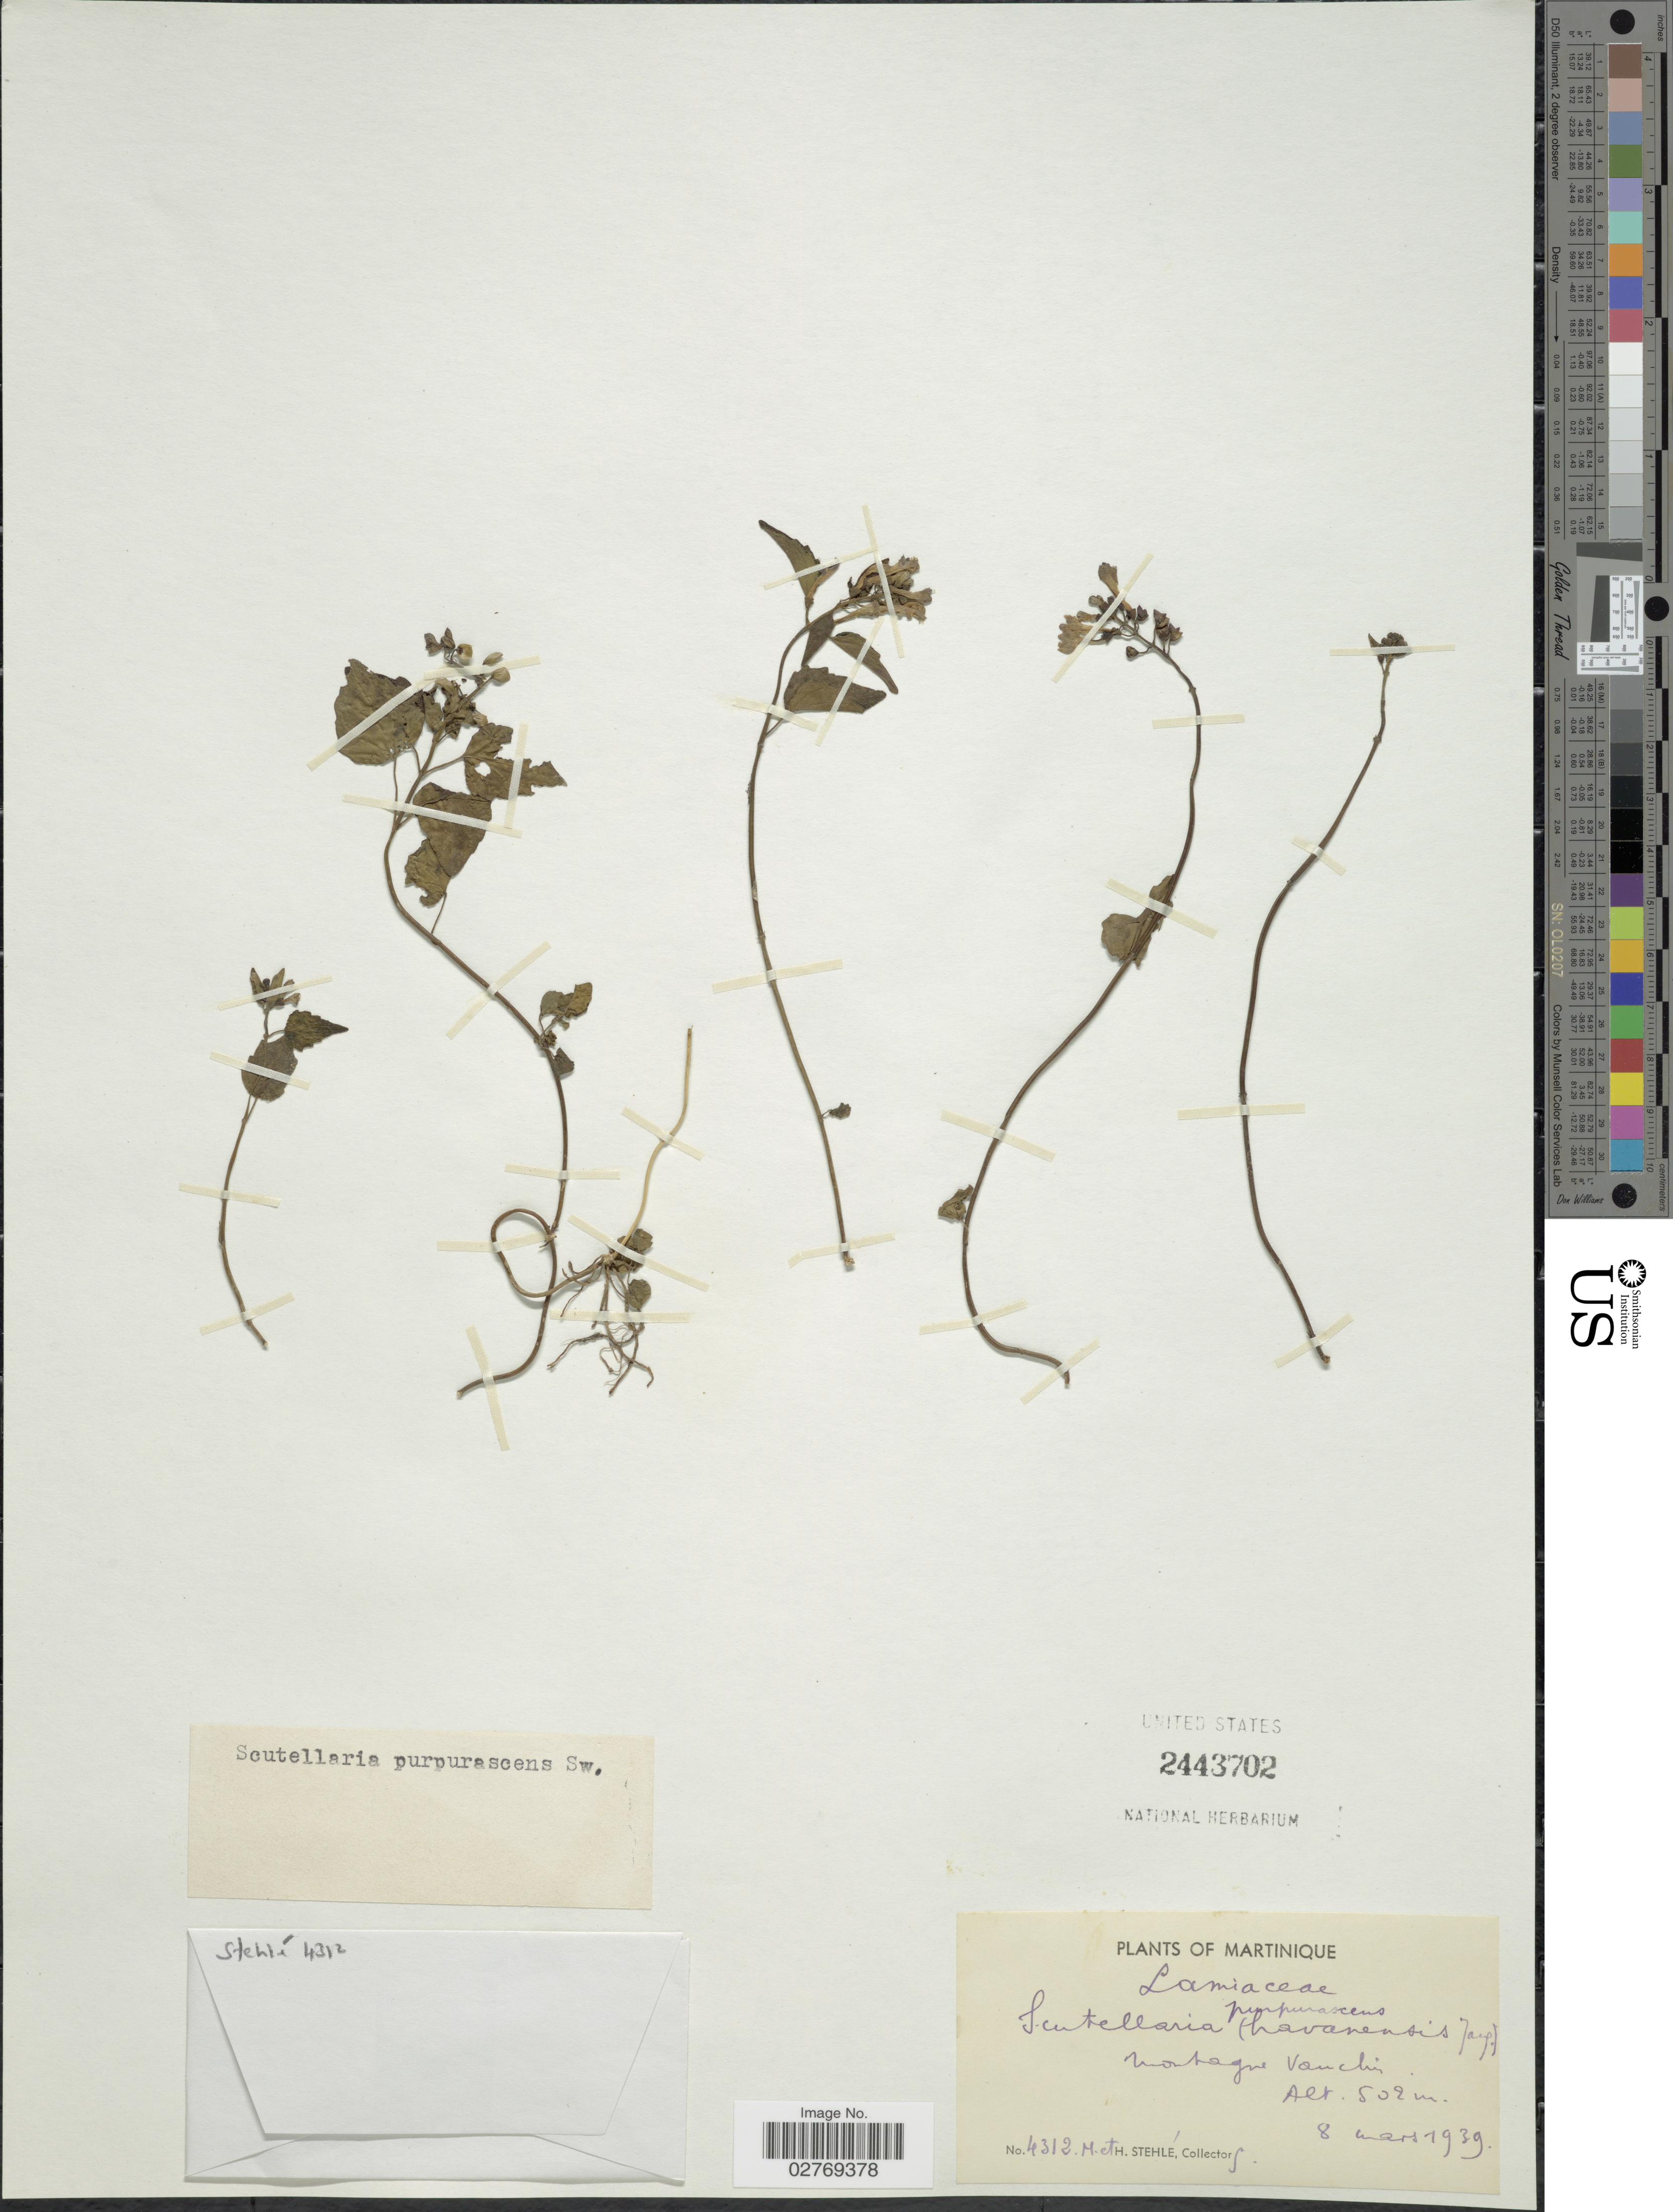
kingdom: Plantae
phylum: Tracheophyta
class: Magnoliopsida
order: Lamiales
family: Lamiaceae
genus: Scutellaria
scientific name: Scutellaria purpurascens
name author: Sw.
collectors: M. Stehlé & H. Stehlé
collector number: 4312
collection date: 1939-03-08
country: Martinique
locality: Montagne Vauclin.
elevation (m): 502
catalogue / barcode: US 2443702